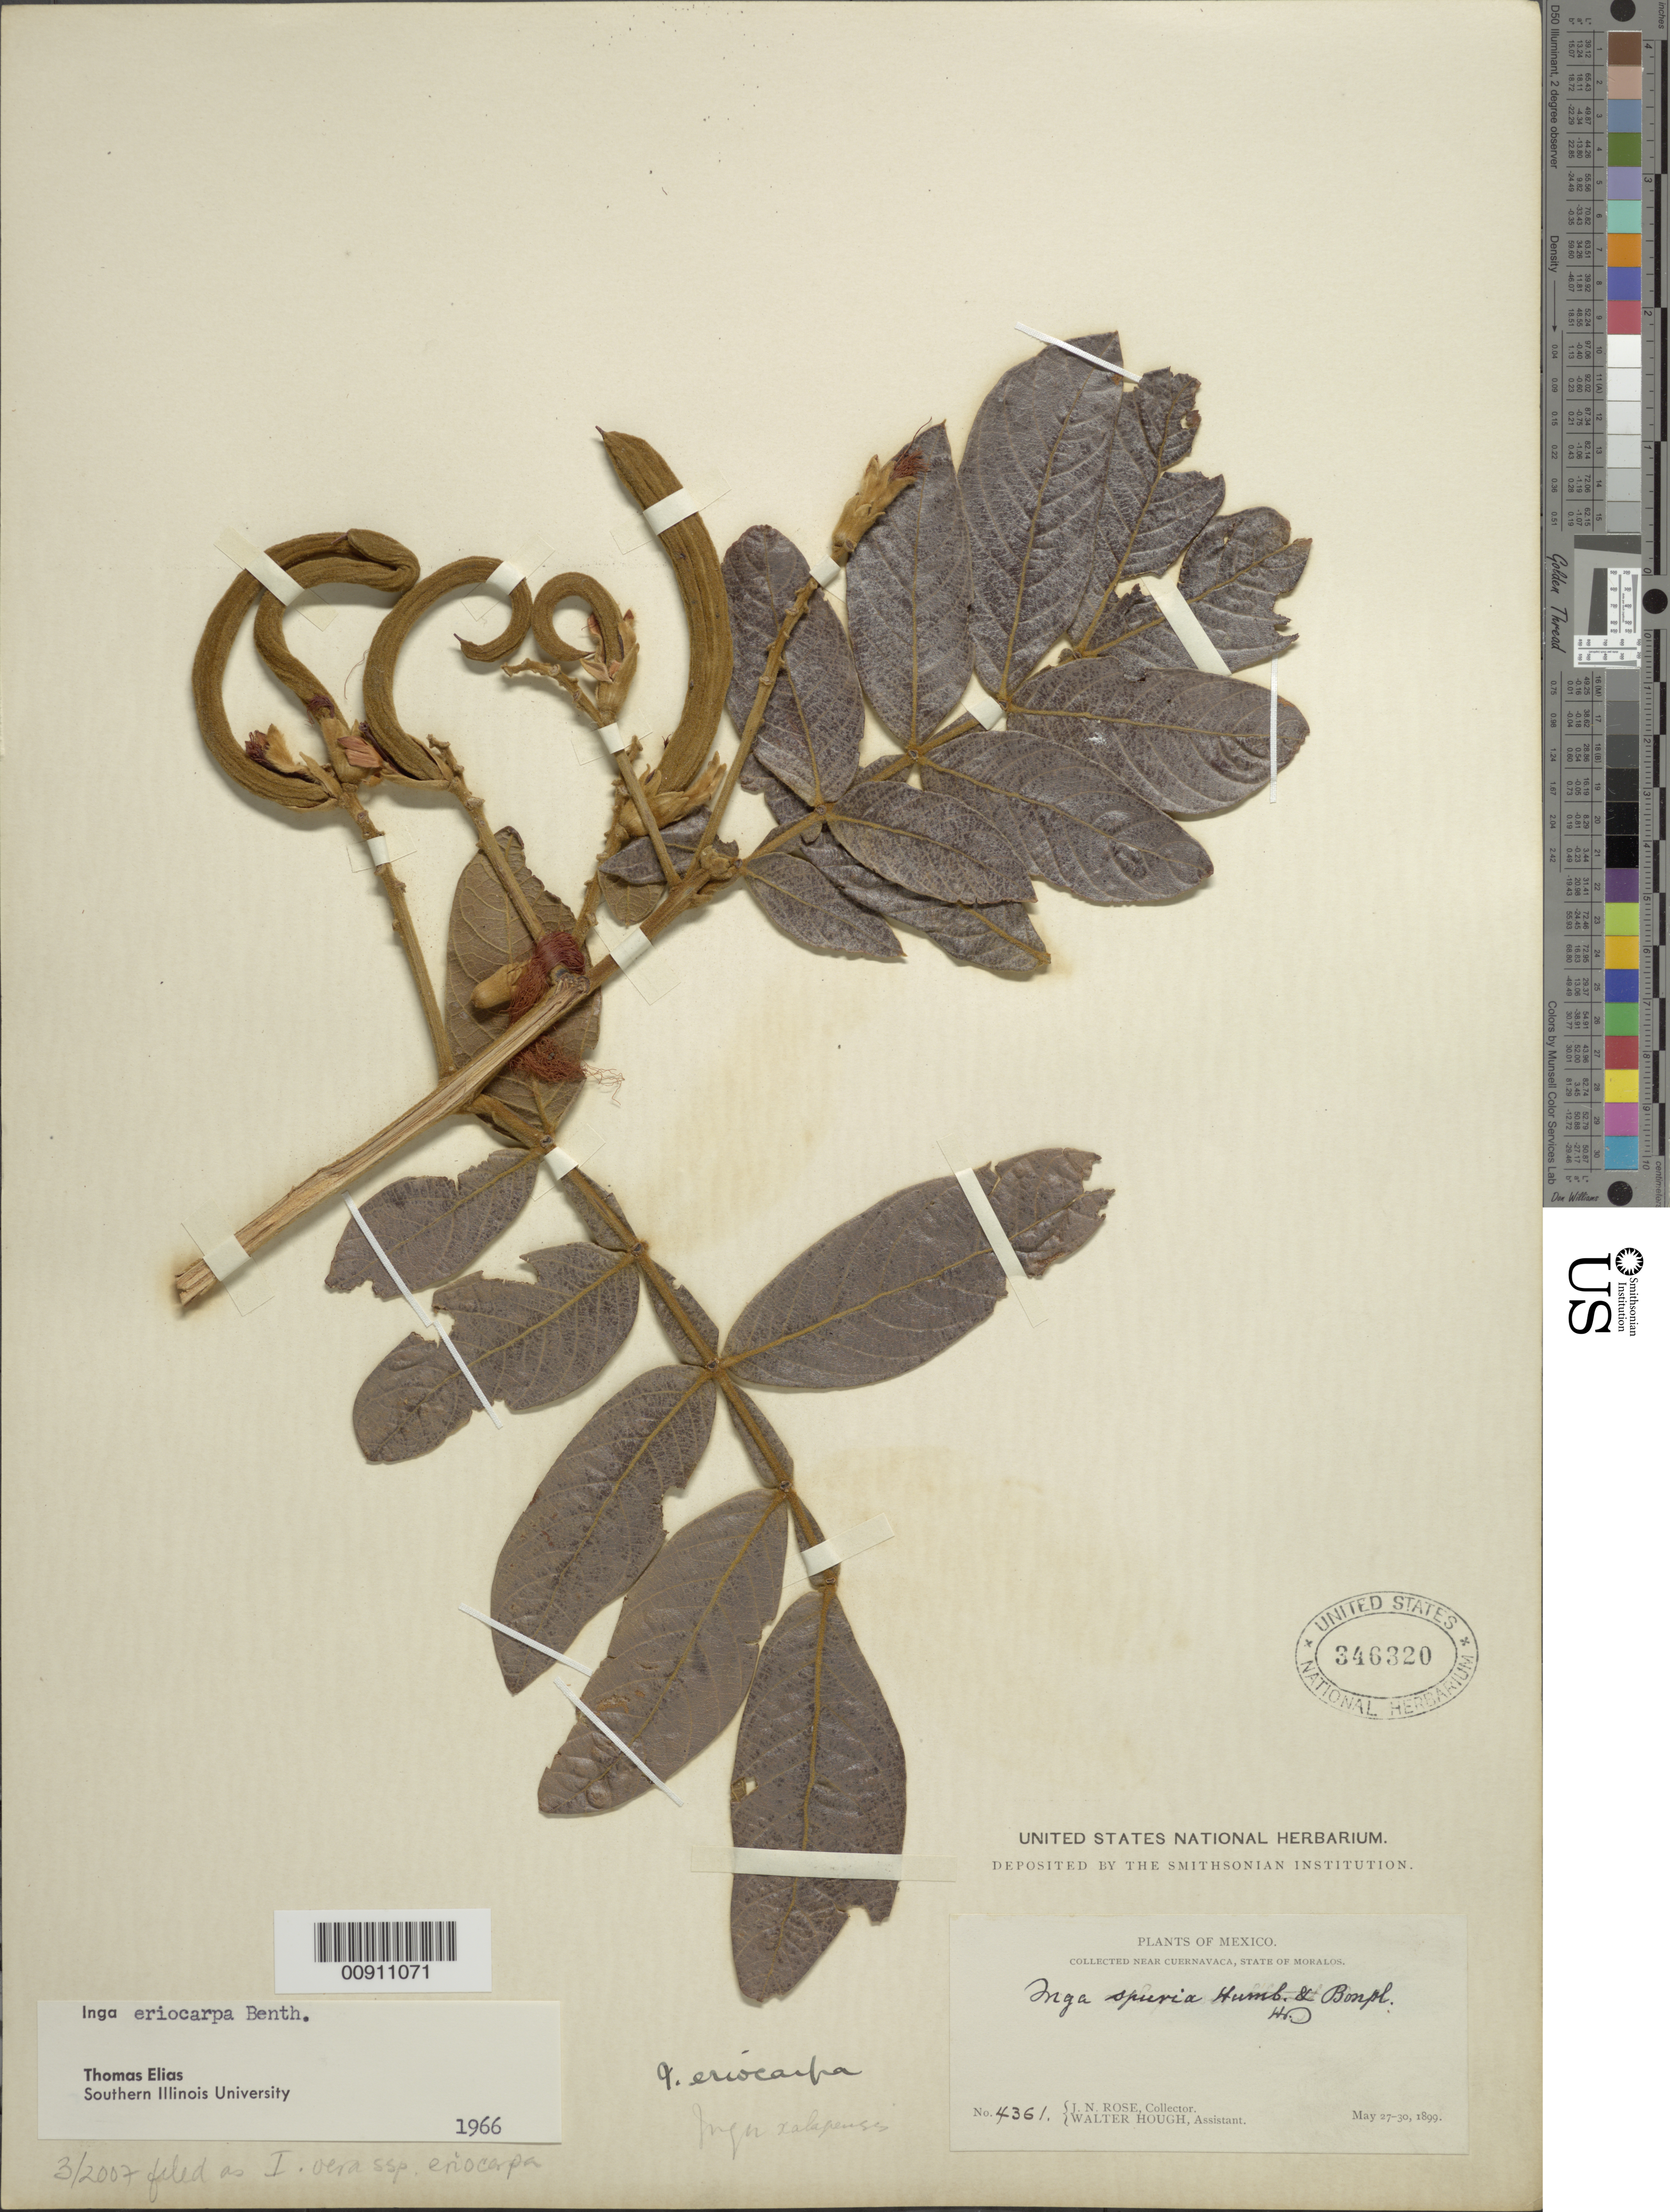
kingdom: Plantae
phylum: Tracheophyta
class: Magnoliopsida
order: Fabales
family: Fabaceae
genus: Inga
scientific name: Inga vera subsp. eriocarpa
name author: (Benth.) J. León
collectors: J. N. Rose & W. Hough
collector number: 4361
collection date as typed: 27 May 1899 to 30 May 1899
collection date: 1899-05-27/1899-05-30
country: Mexico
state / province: Morelos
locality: Near Cuernavaca, State of Morelos.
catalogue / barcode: US 346320